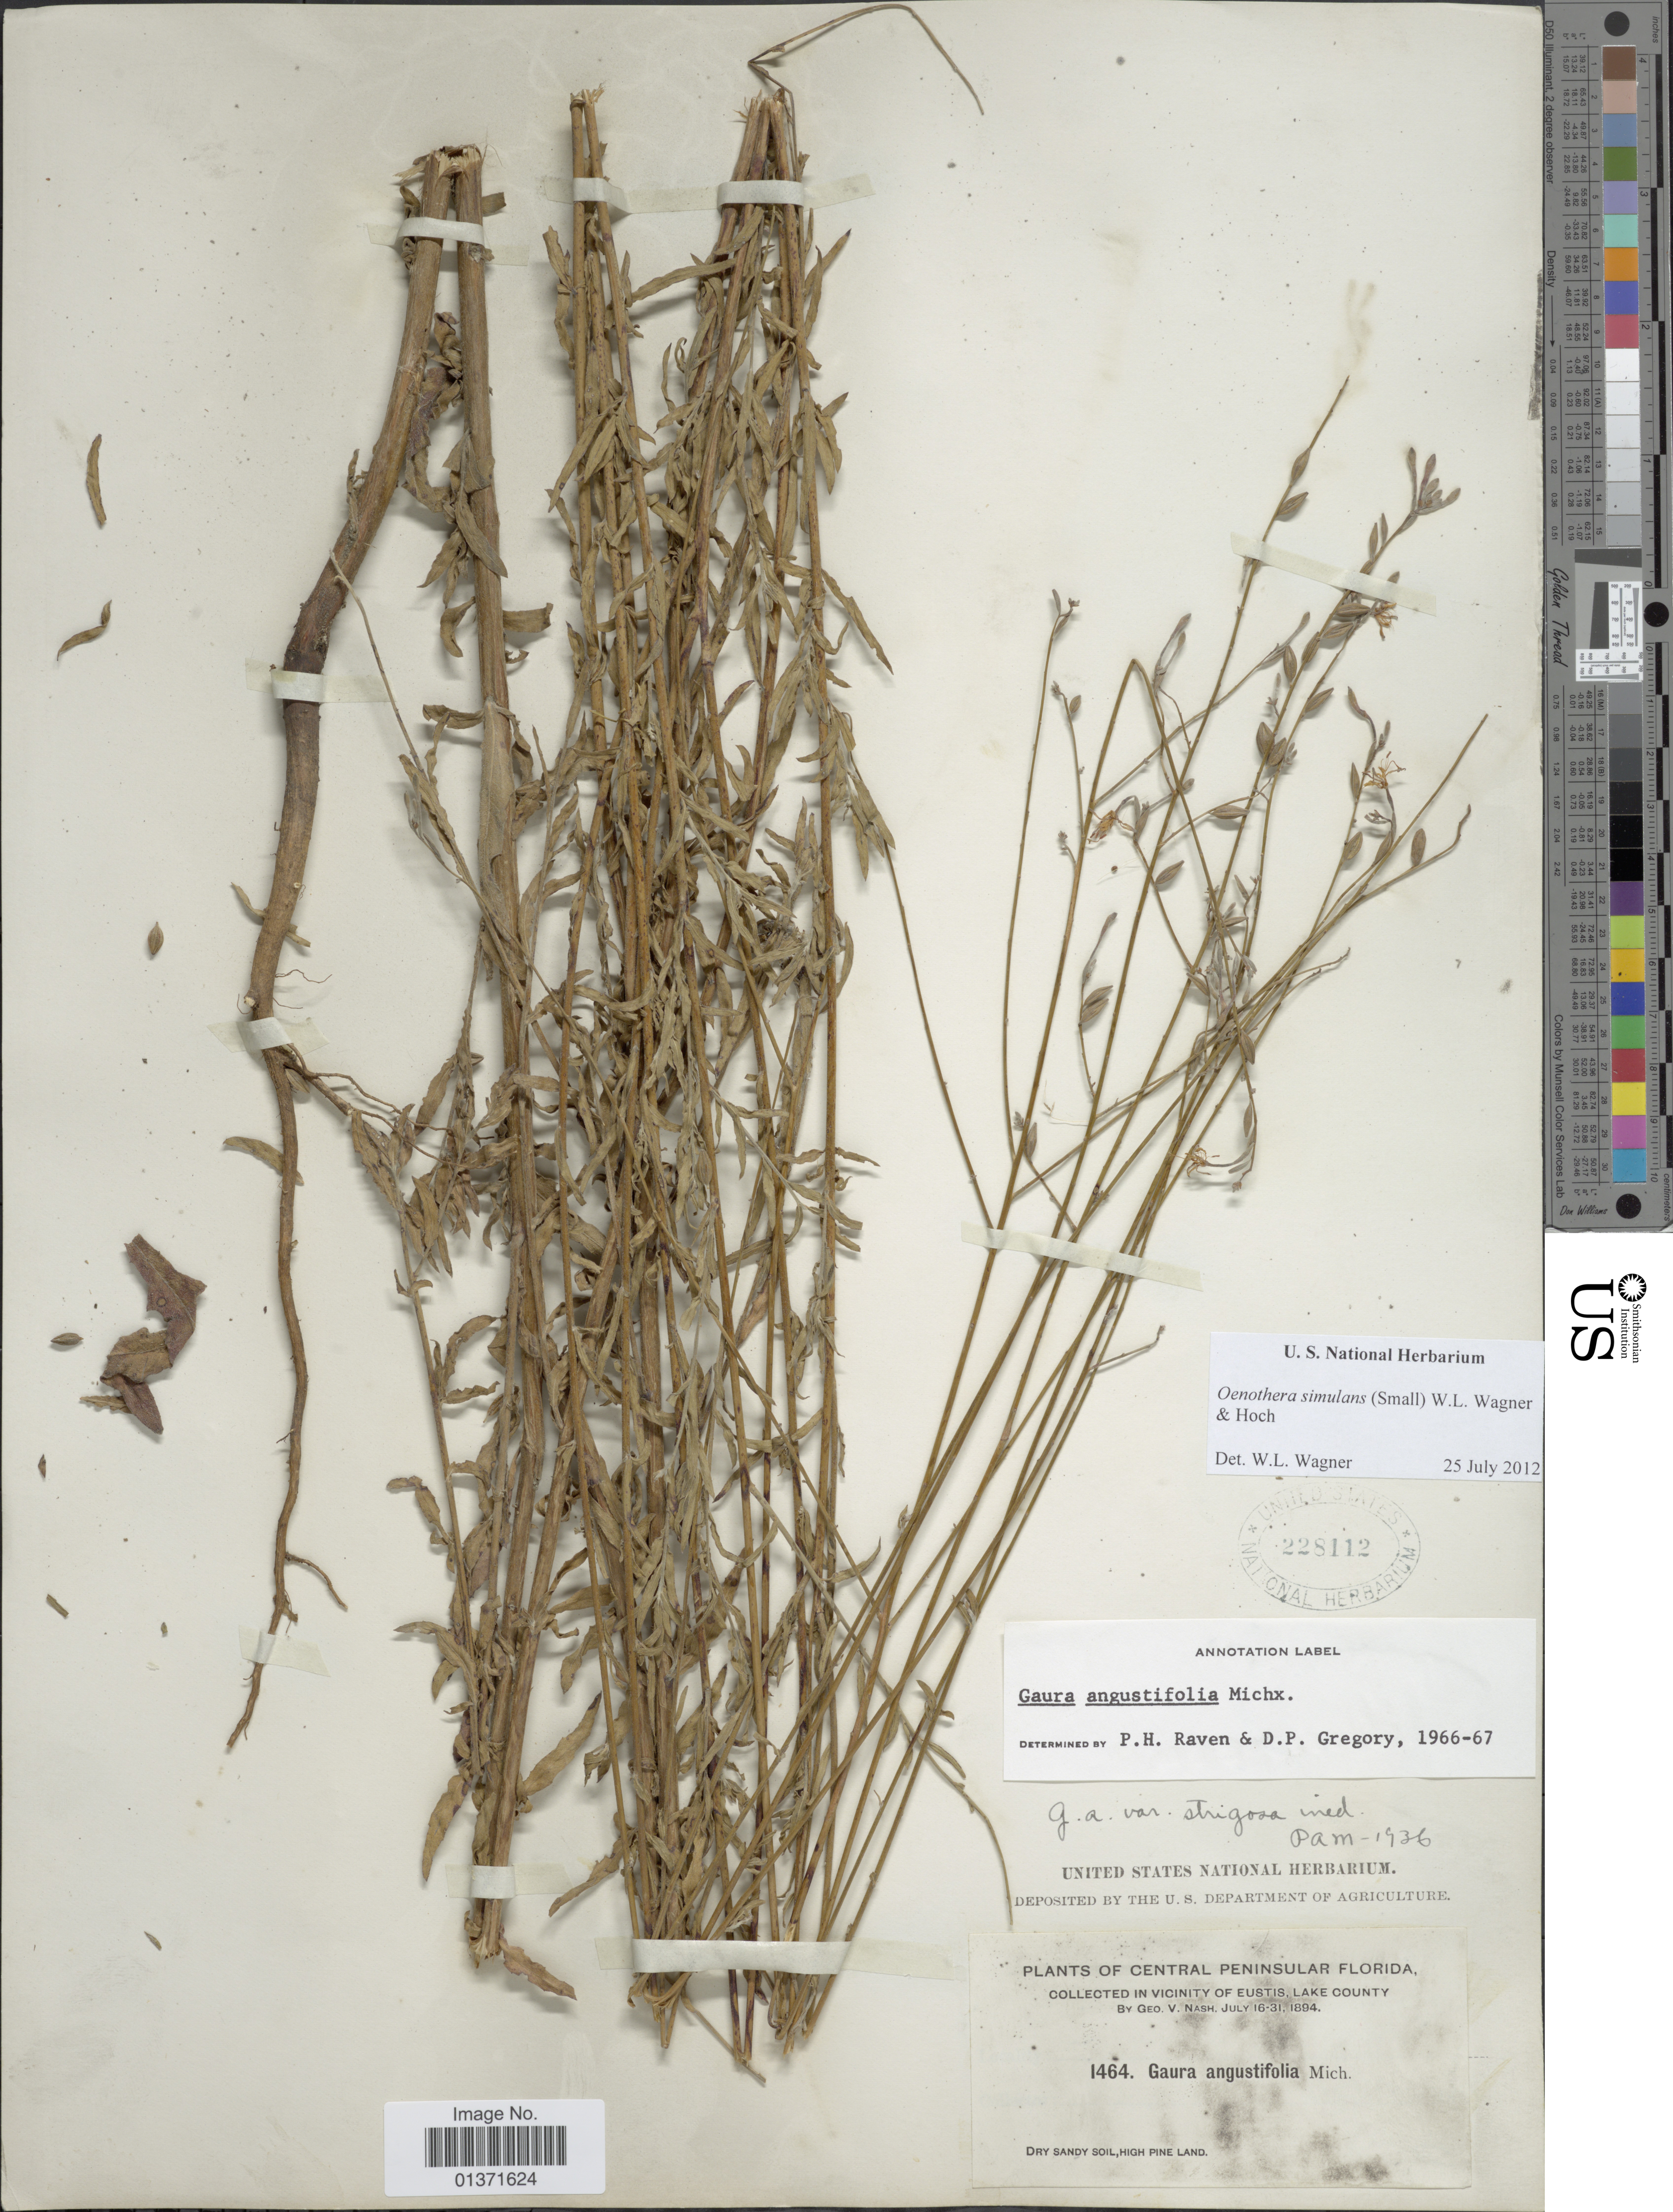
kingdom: Plantae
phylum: Tracheophyta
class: Magnoliopsida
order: Myrtales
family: Onagraceae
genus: Oenothera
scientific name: Oenothera simulans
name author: Michx.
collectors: G. V. Nash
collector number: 1464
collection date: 1894-07-16/1894-07-31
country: United States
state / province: Florida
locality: Central Peninsular Florida, vicinity of Eustis, Lake County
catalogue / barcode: US 228112